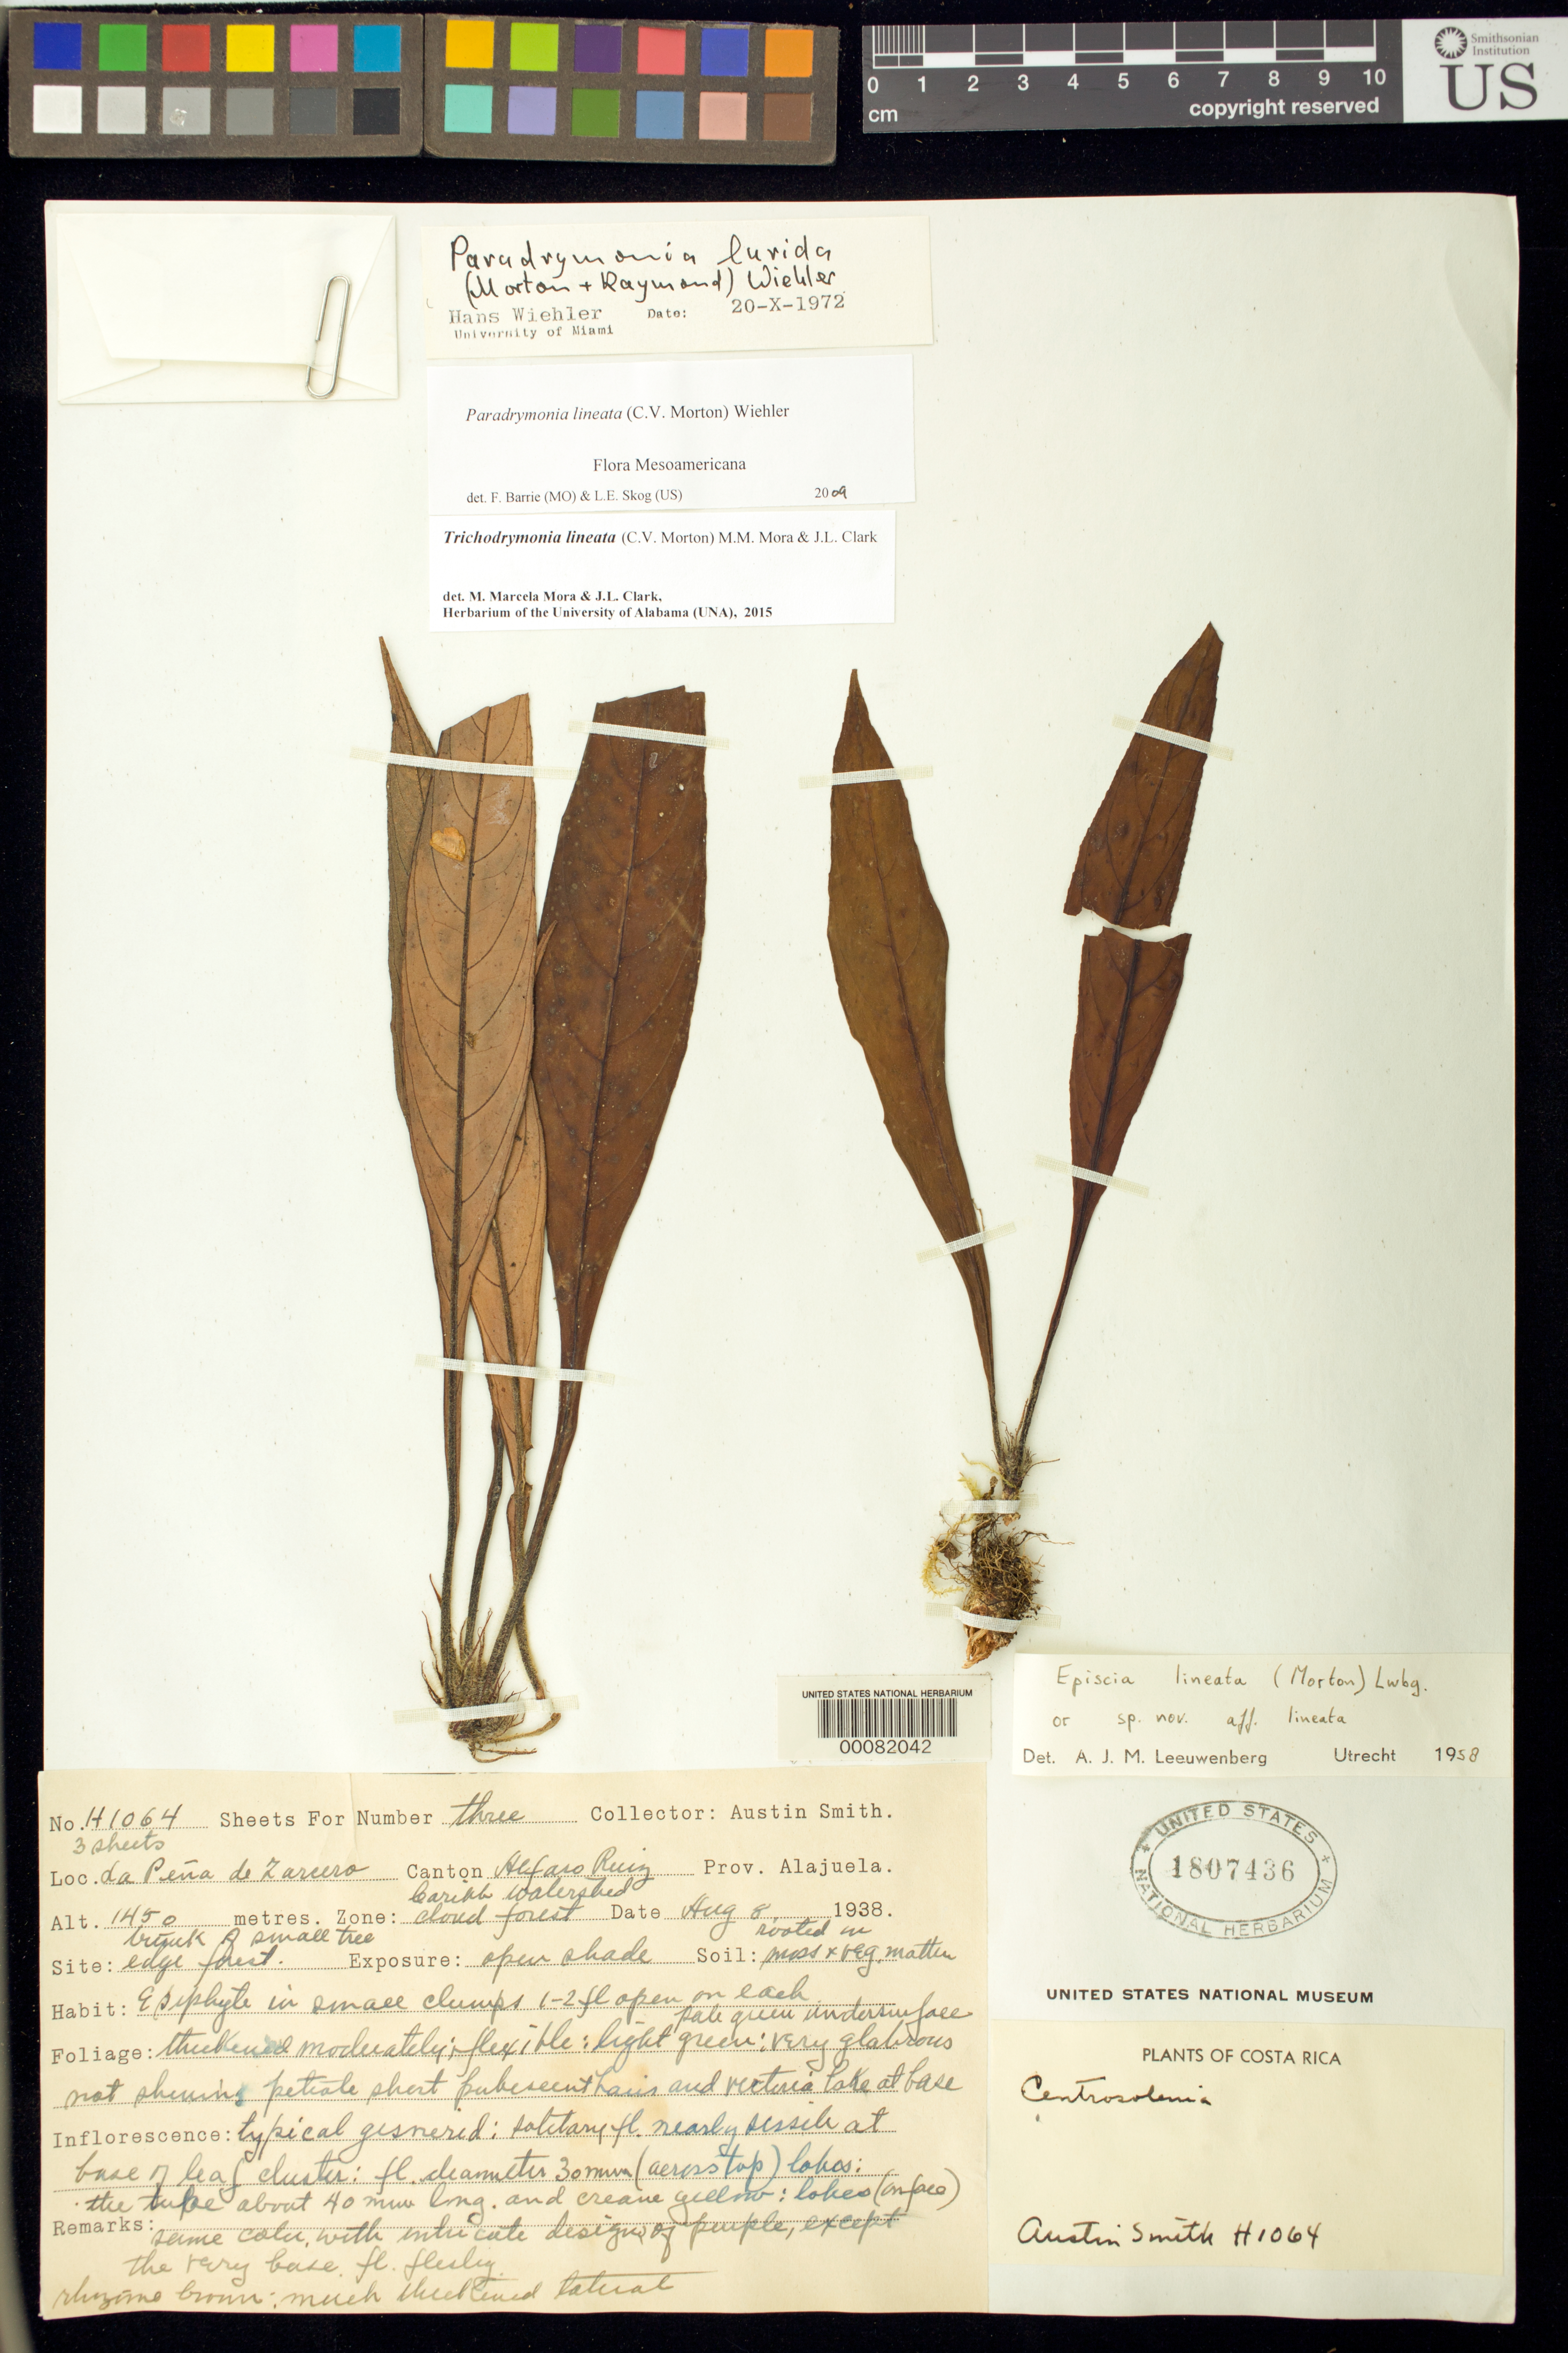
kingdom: Plantae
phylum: Tracheophyta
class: Magnoliopsida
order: Lamiales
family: Gesneriaceae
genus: Trichodrymonia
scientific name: Trichodrymonia lineata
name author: (C.V. Morton) M.M. Mora & J.L. Clark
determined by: Mora, M. M.; Clark, J. L.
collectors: Aust P. Smith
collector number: H 1064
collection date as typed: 08 Aug 1938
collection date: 1938-08-08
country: Costa Rica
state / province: Alajuela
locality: La Pena de Zarcero, Canton Alfaro Ruiz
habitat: Trunk of small tree, forest edge, Caribb watershed cloud forest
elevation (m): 1450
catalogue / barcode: US 1807436